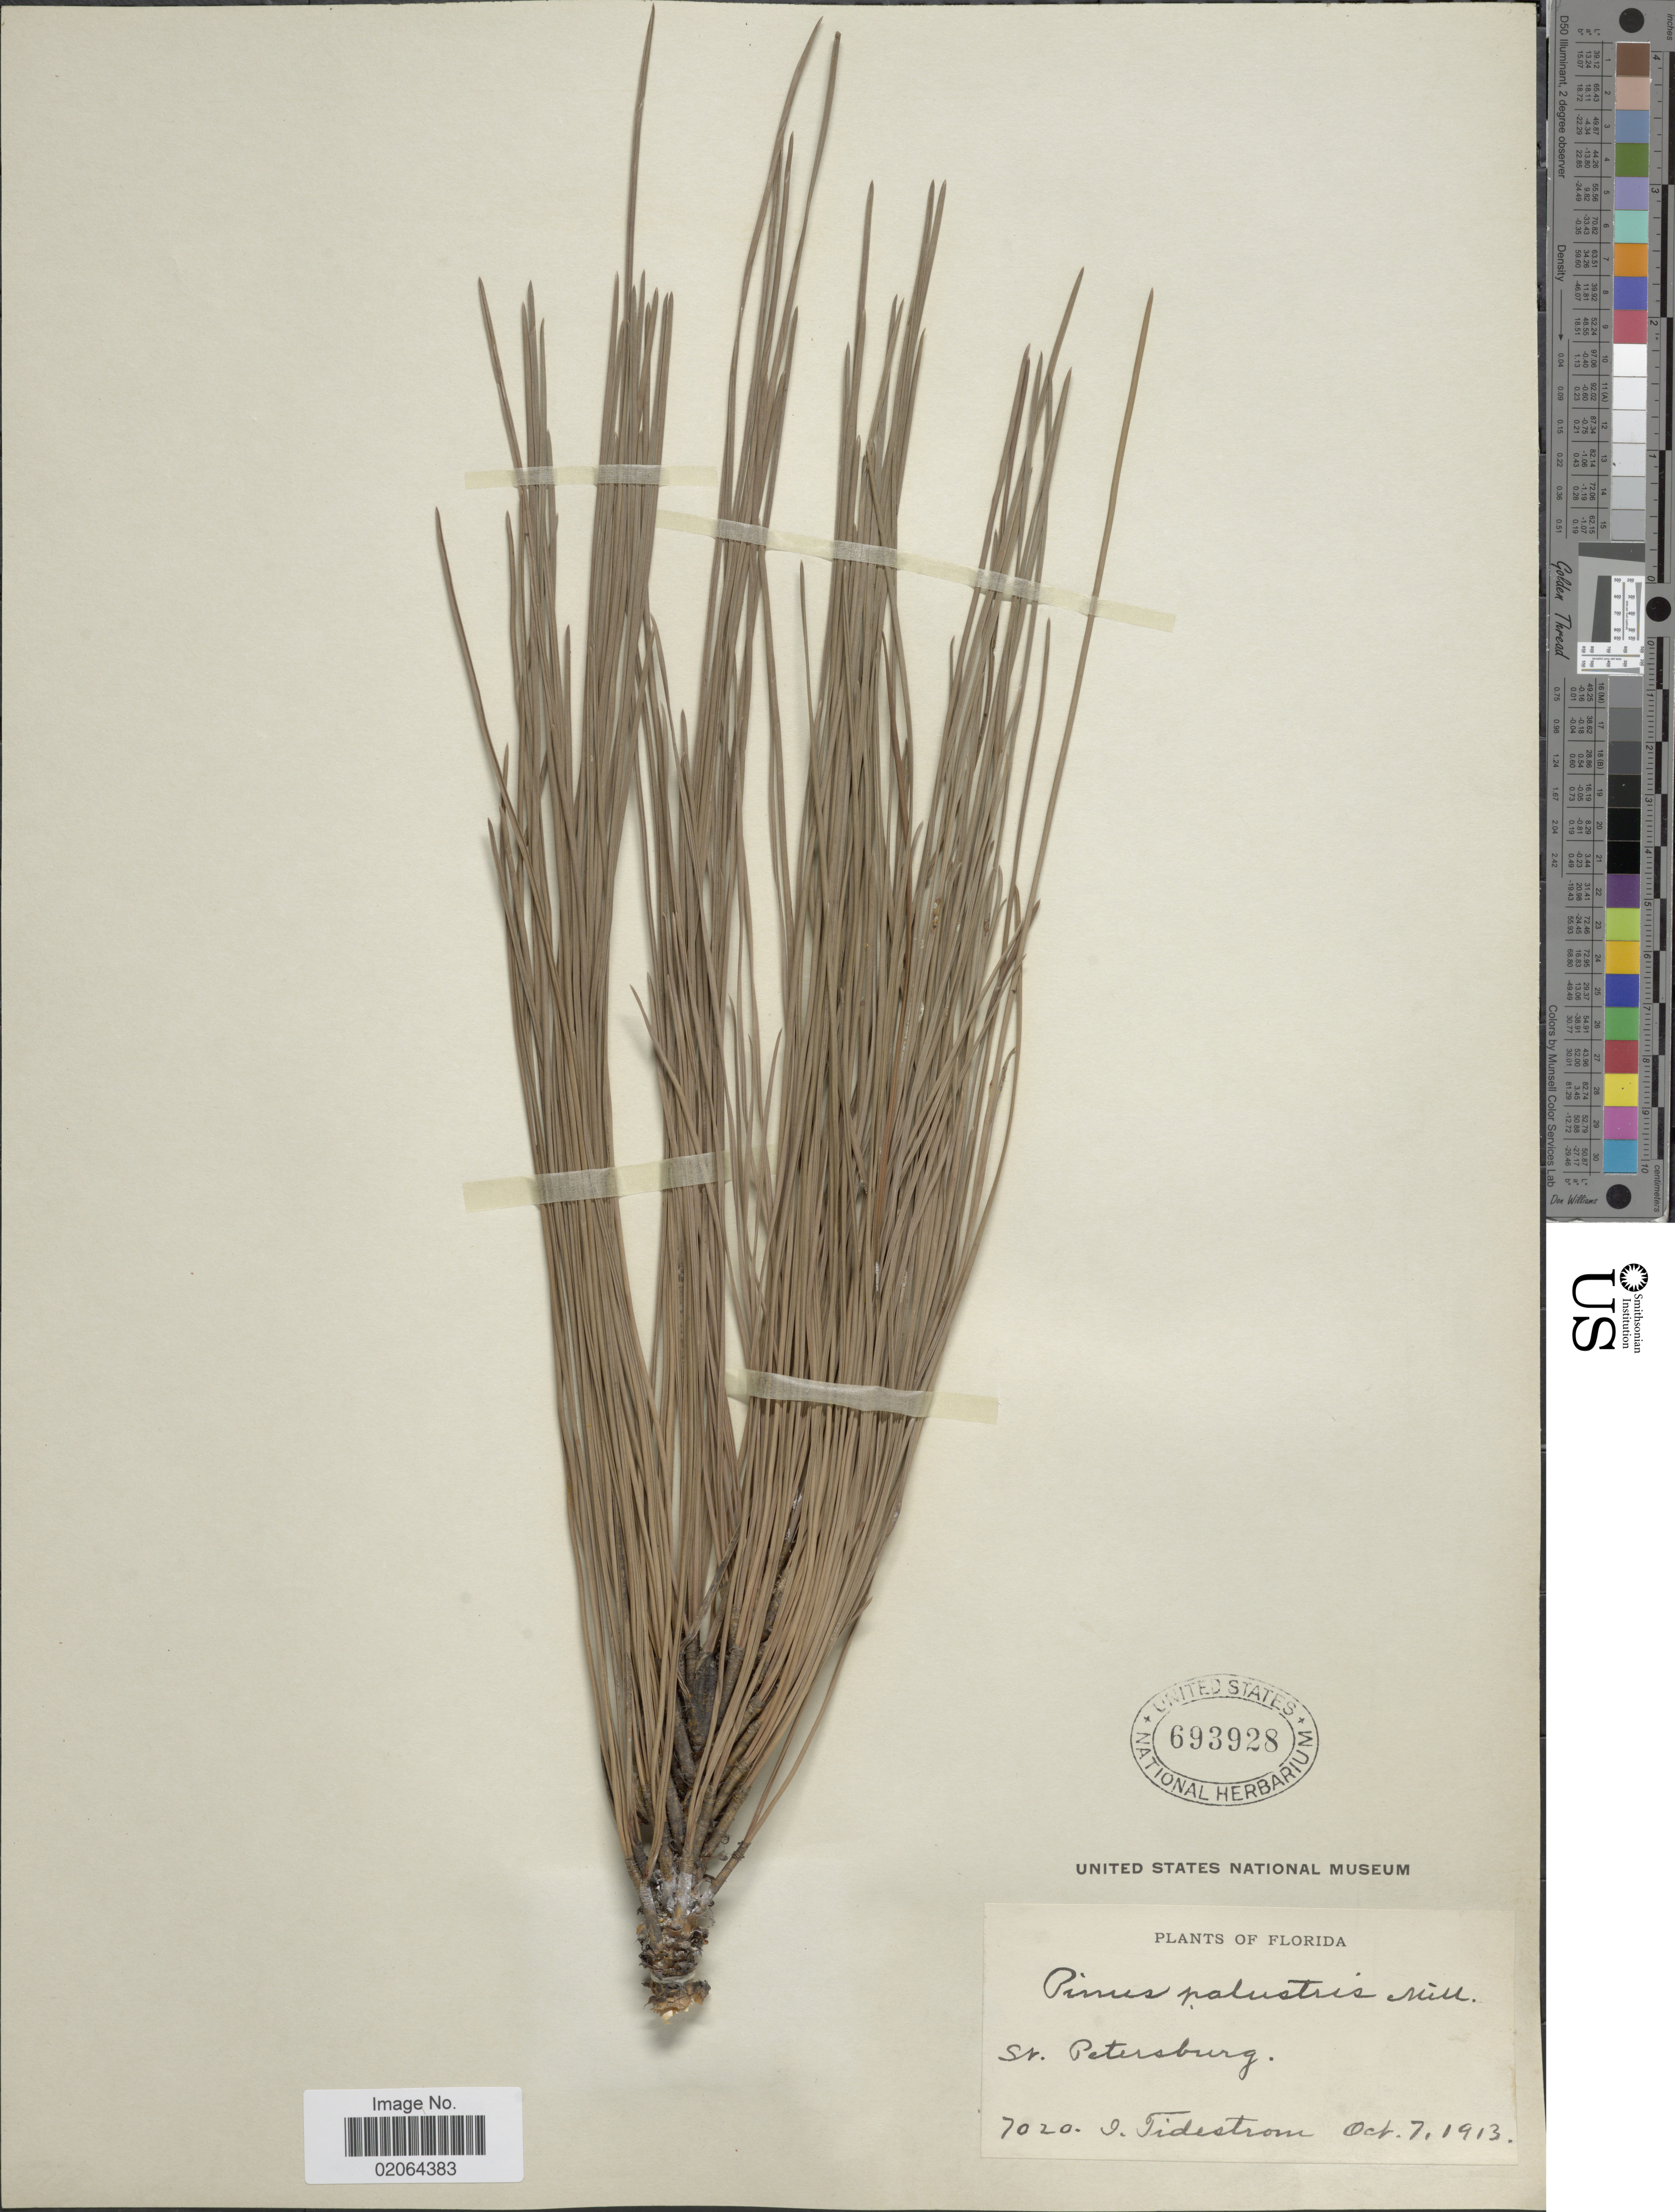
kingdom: Plantae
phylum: Tracheophyta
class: Pinopsida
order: Pinales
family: Pinaceae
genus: Pinus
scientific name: Pinus palustris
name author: Mill.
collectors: J. Tidestrom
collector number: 7020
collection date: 1913-10-07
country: United States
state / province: Florida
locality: Florida, St. Petersburg.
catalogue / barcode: US 693928